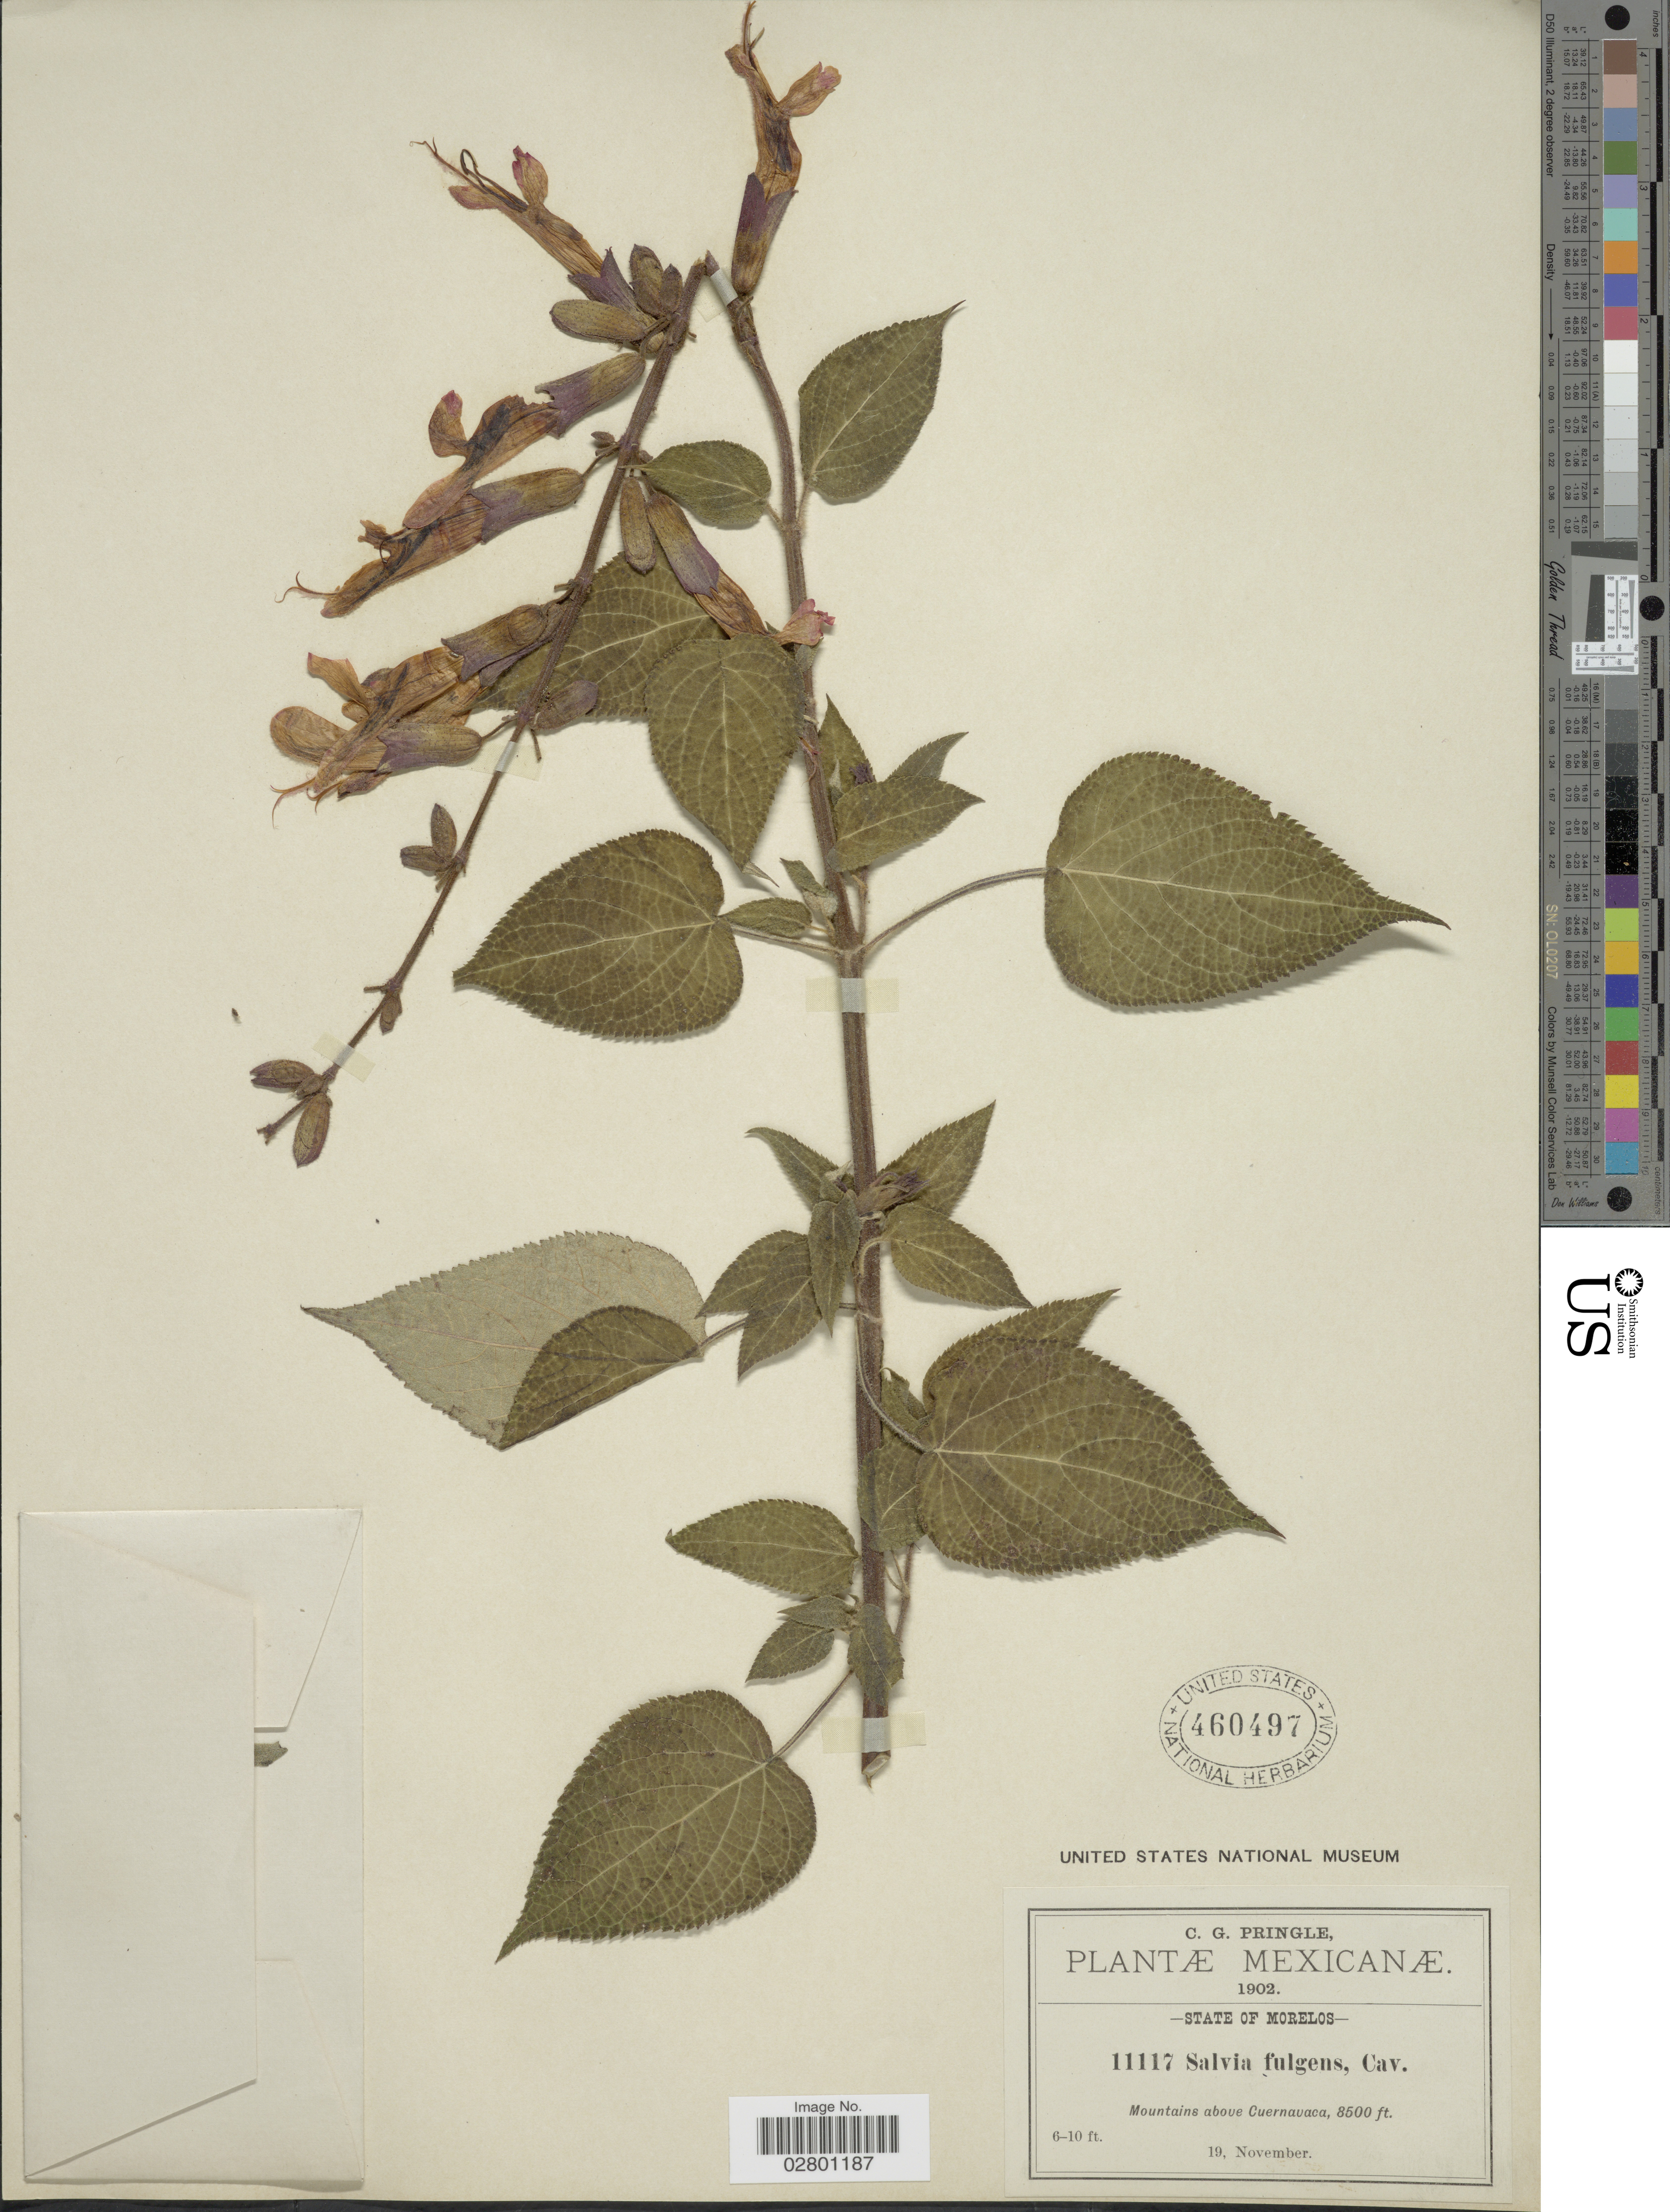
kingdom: Plantae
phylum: Tracheophyta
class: Magnoliopsida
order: Lamiales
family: Lamiaceae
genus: Salvia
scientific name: Salvia fulgens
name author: Cav.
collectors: C. G. Pringle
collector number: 11117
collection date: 1902-11-19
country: Mexico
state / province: Morelos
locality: Mountains above Cuernavaca.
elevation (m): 2591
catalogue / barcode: US 460497